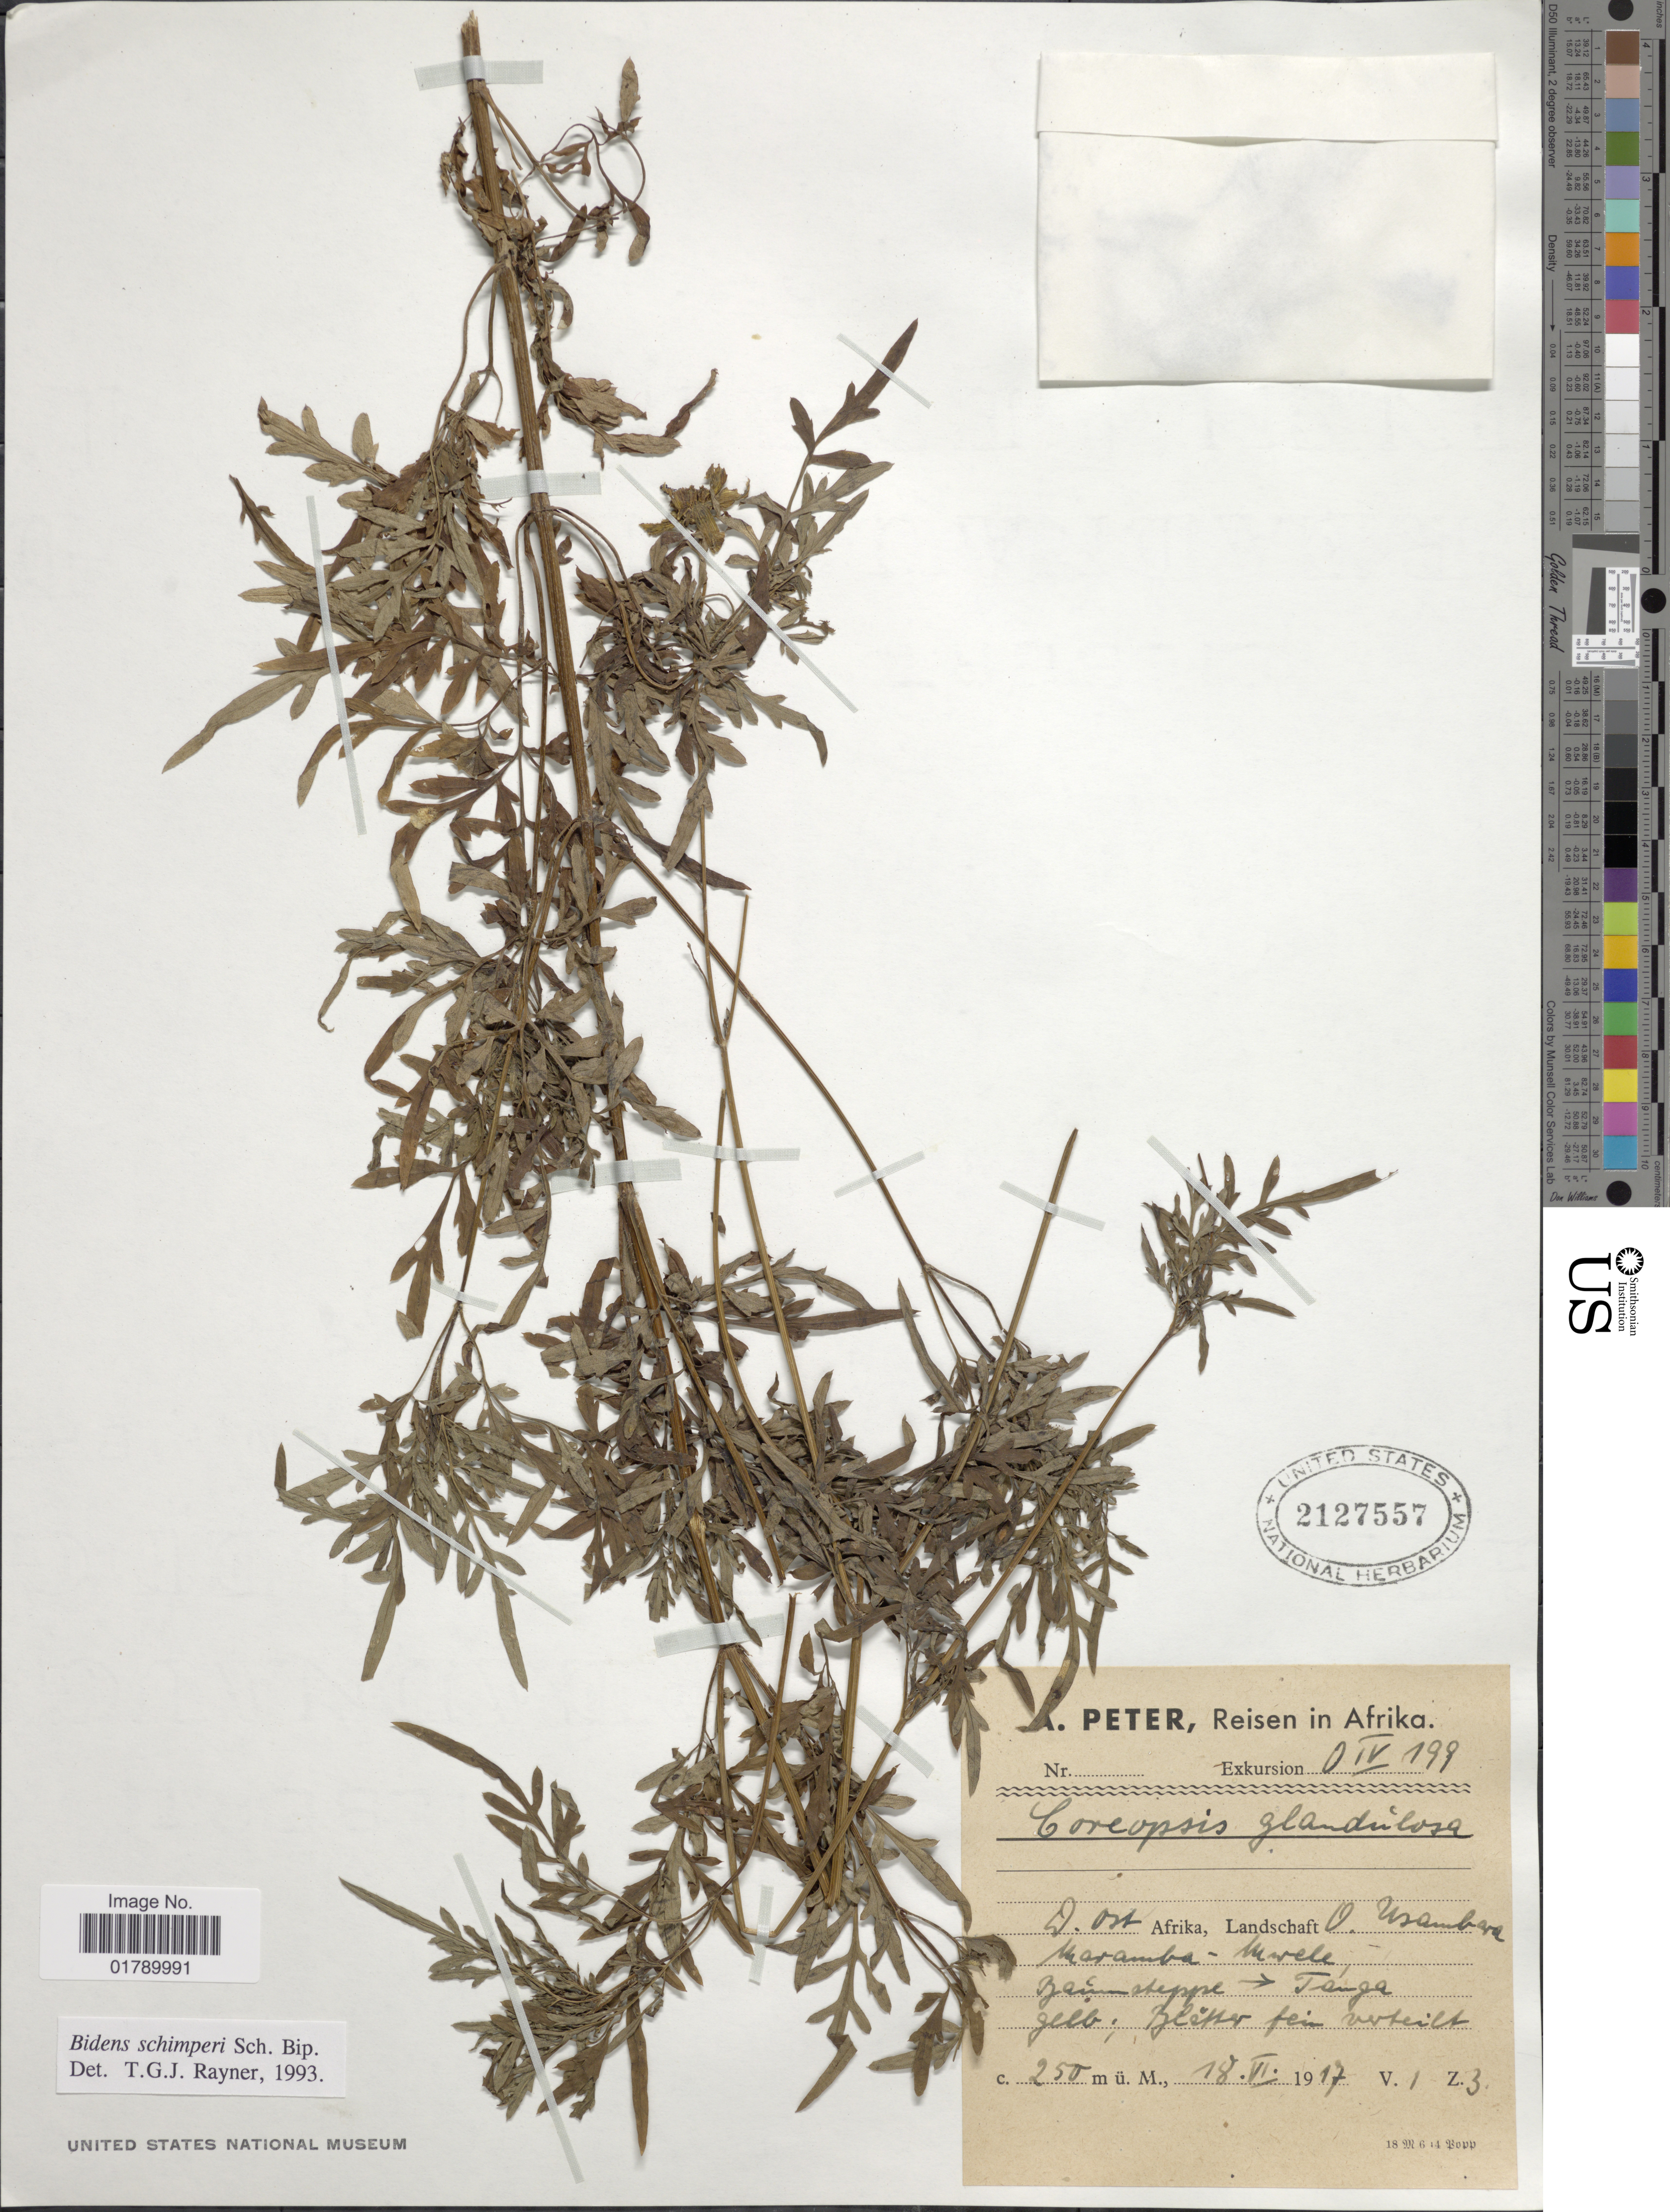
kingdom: Plantae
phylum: Tracheophyta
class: Magnoliopsida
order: Asterales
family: Asteraceae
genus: Bidens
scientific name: Bidens schimperi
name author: Sch. Bip. ex Walpers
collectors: A. Peter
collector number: OIV199*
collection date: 1917-06-18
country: Tanzania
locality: D. Ost Afrika, Landschaft Usambare, Maramba - Mwele, Baum steppe - Tanga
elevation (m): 250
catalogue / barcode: US 2127557